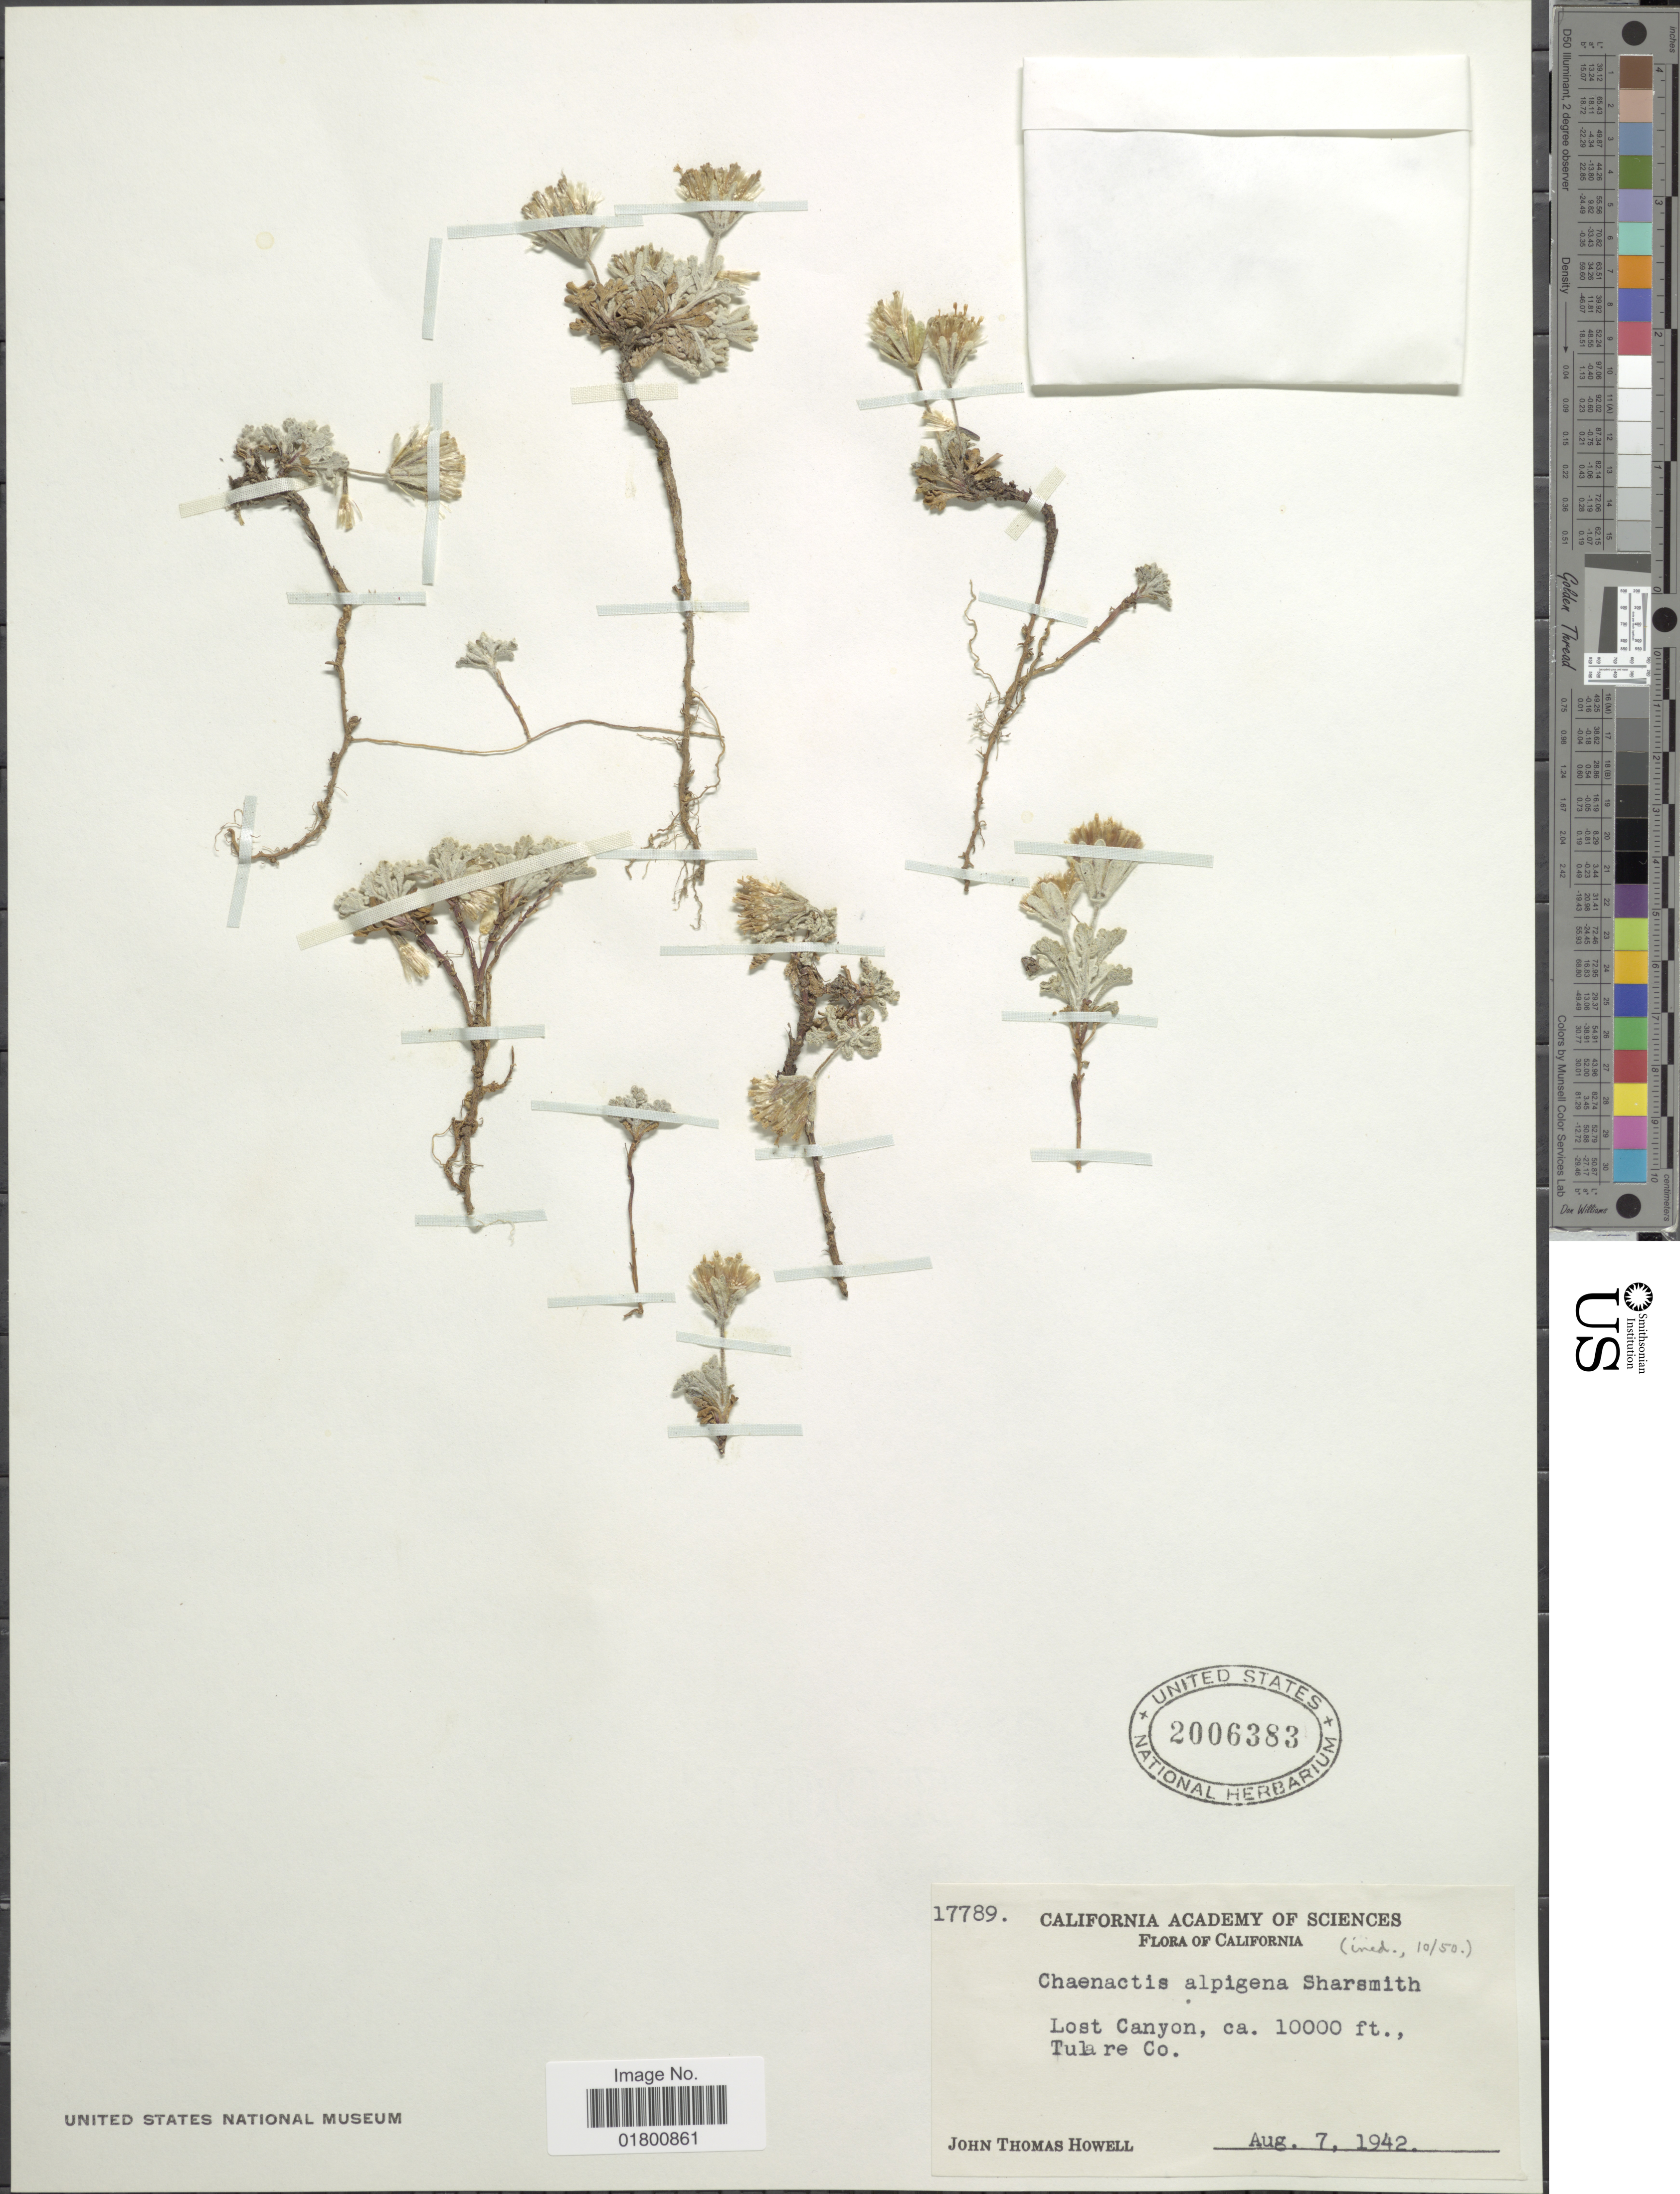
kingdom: Plantae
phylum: Tracheophyta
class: Magnoliopsida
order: Asterales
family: Asteraceae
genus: Chaenactis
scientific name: Chaenactis alpigena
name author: (D.D. Keck) D.D. Keck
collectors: J. T. Howell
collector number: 17789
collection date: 1942-08-07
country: United States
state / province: California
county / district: Tulare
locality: Lost Canyon, Tulare Co.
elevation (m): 3048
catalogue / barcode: US 2006383